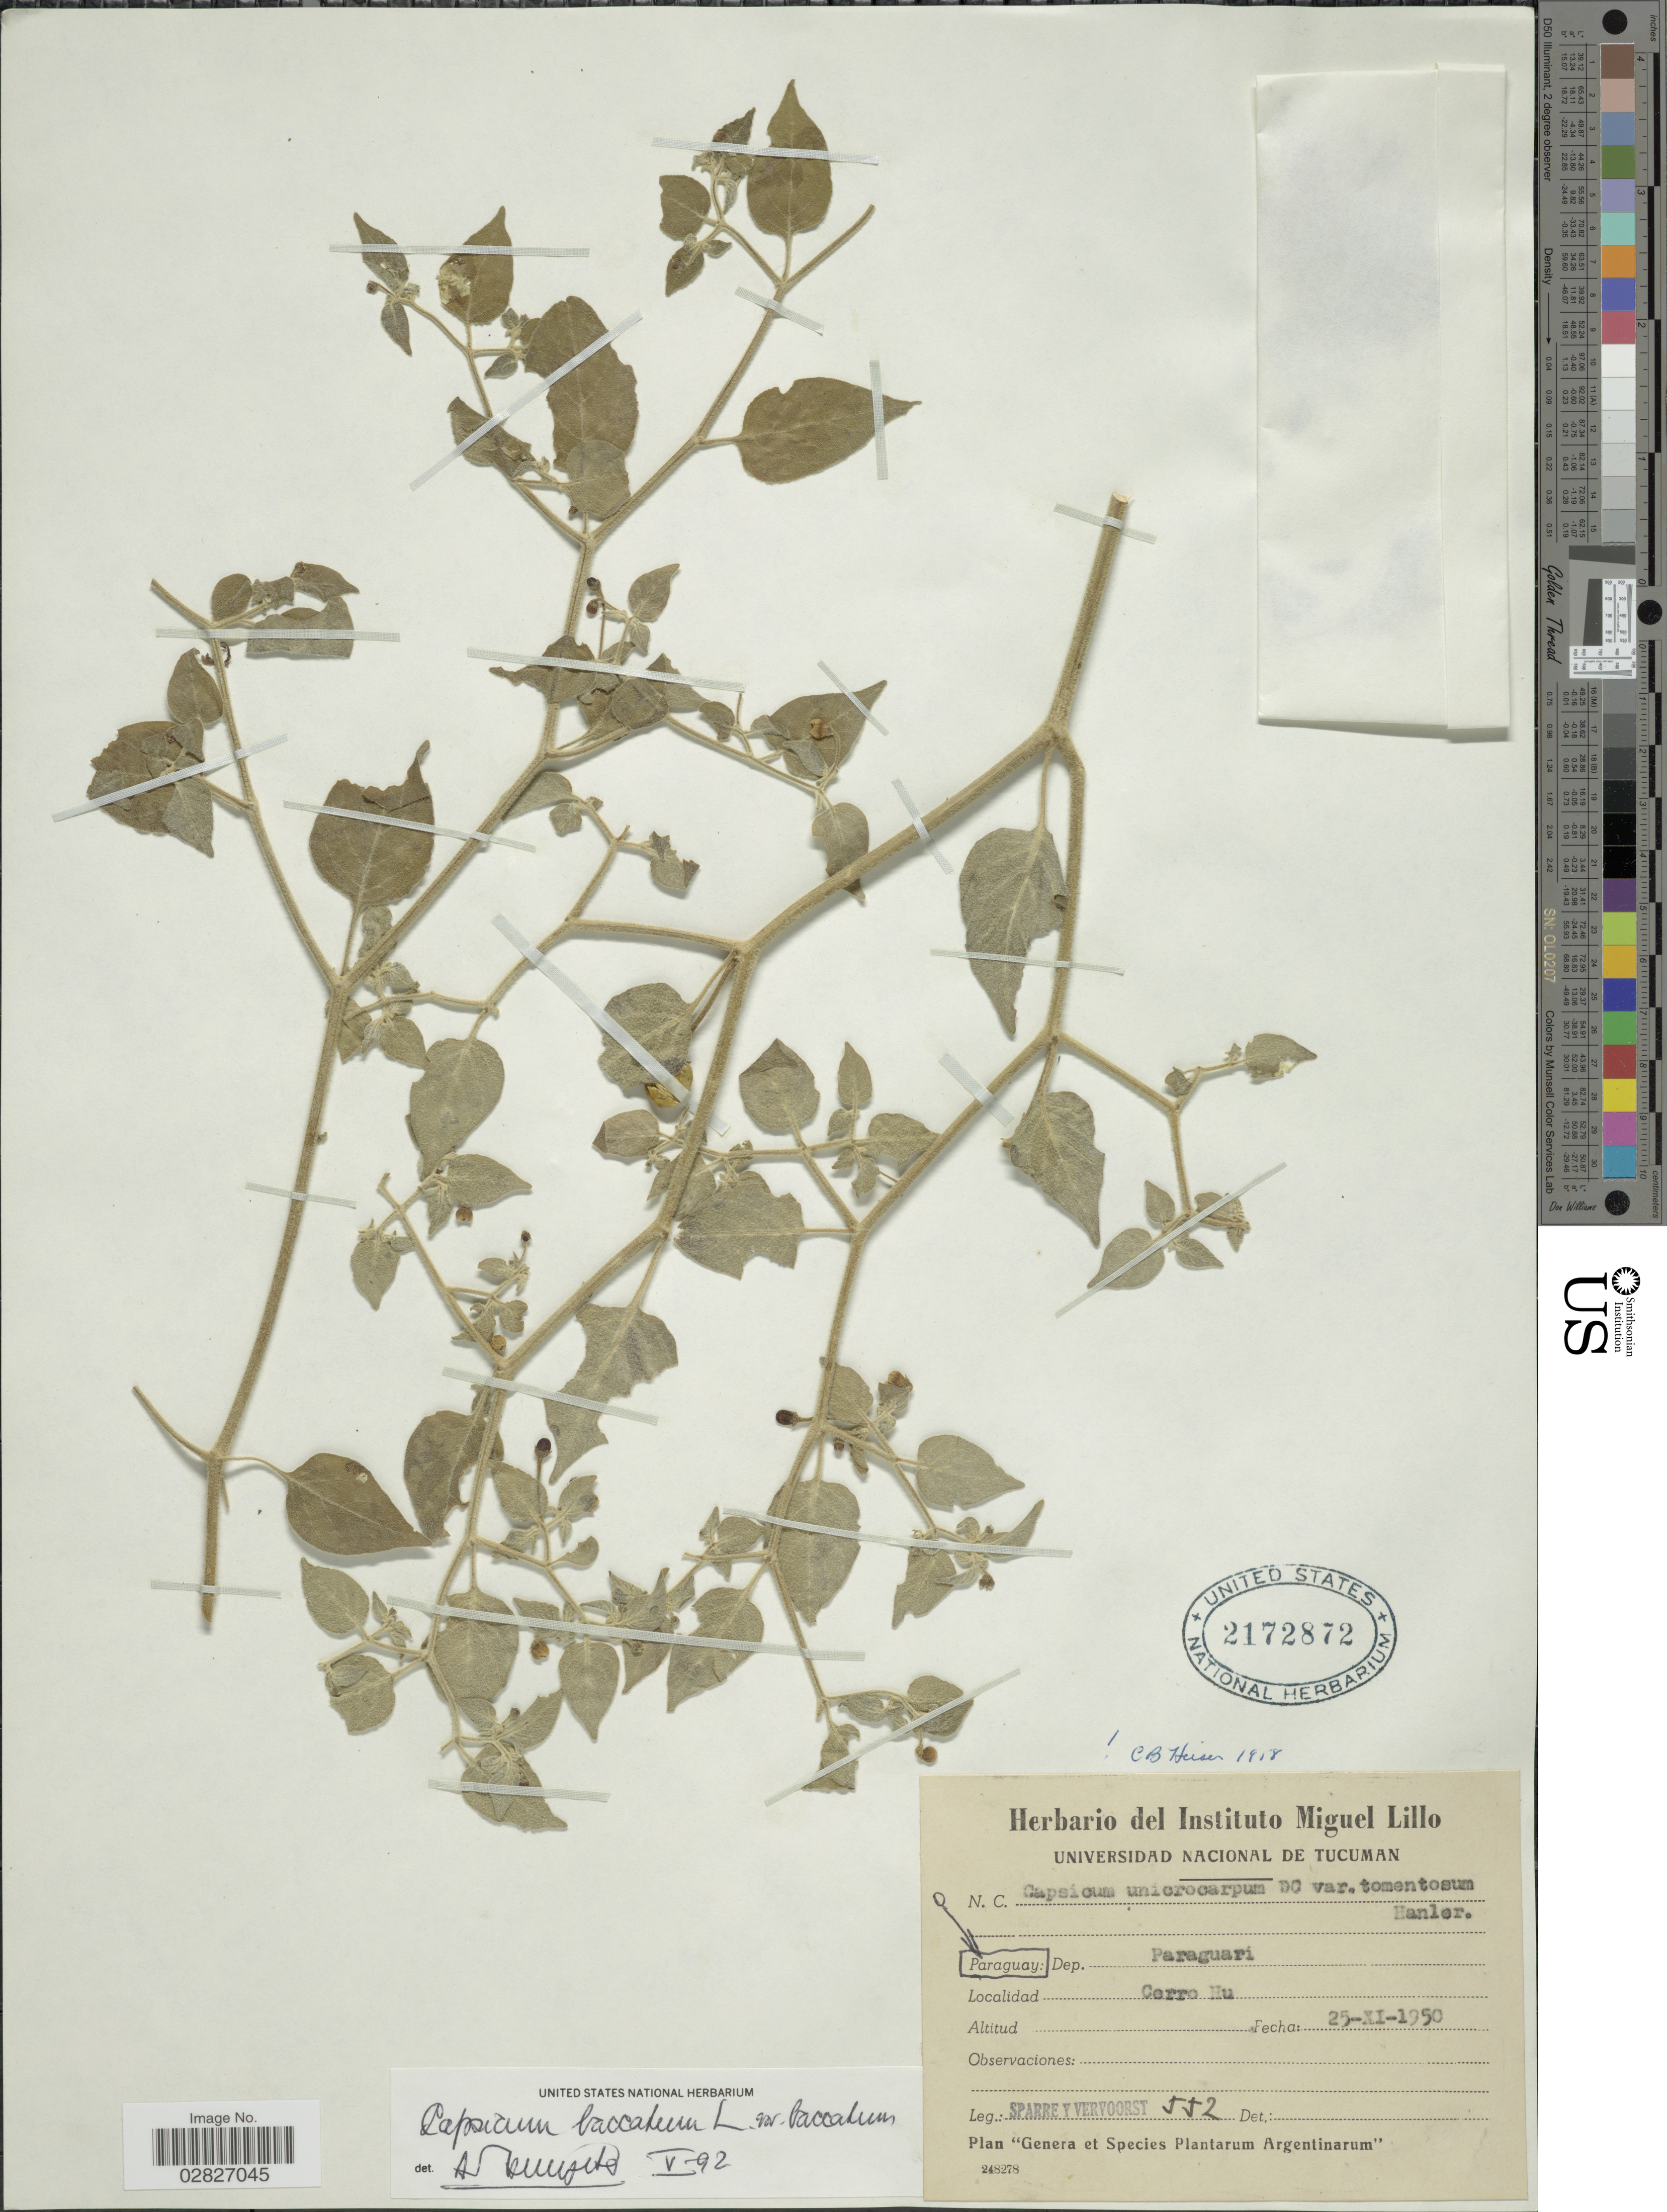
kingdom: Plantae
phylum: Tracheophyta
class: Magnoliopsida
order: Solanales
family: Solanaceae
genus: Capsicum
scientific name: Capsicum baccatum var. baccatum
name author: L.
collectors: Sparre & Vervoorst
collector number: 552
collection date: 1950-11-25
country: Paraguay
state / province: Paraguari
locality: Dep. Paraguari, Cerro Hu.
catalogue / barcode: US 2172872